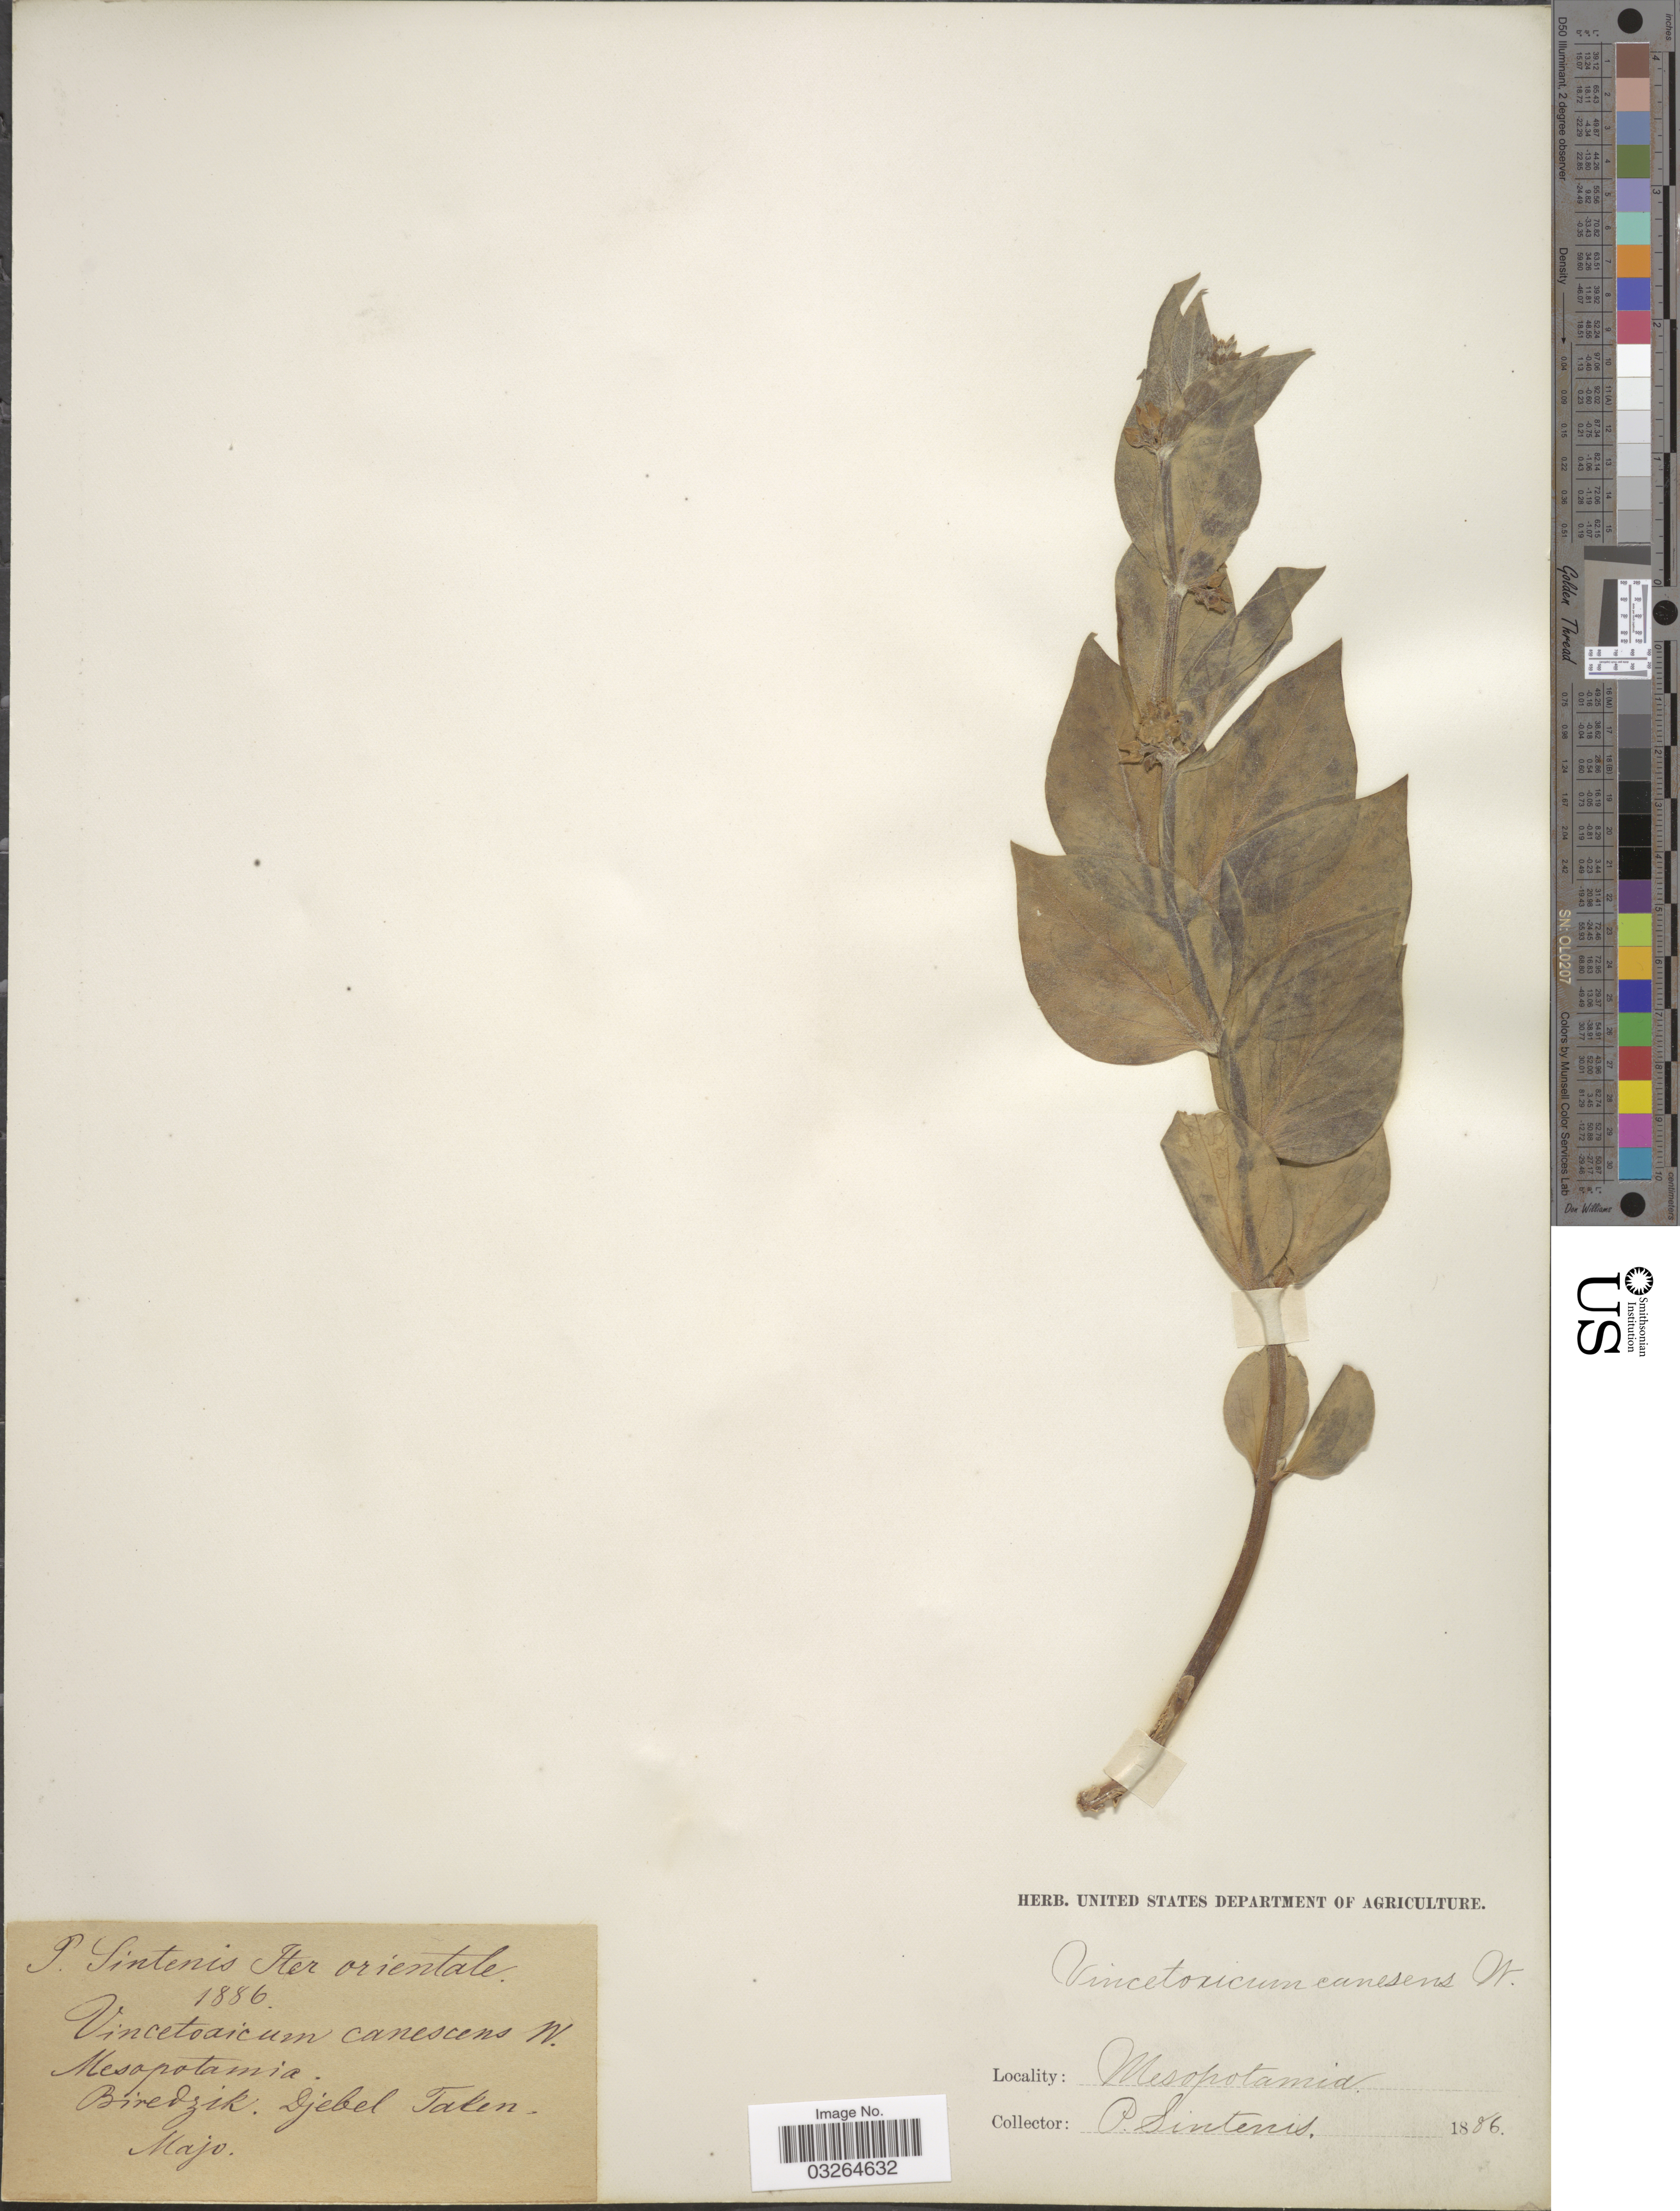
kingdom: Plantae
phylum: Tracheophyta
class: Magnoliopsida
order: Gentianales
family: Apocynaceae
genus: Cynanchum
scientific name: Cynanchum canescens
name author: (Willd.) K. Schum.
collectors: P. Sintenis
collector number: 431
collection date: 1888-05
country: Turkey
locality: Mesopotamia. Biredjik. Djebel Taken.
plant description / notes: This collection is part of Paul Sintenis' “Iter Orientale 1888” trip, and the collector number is 431.